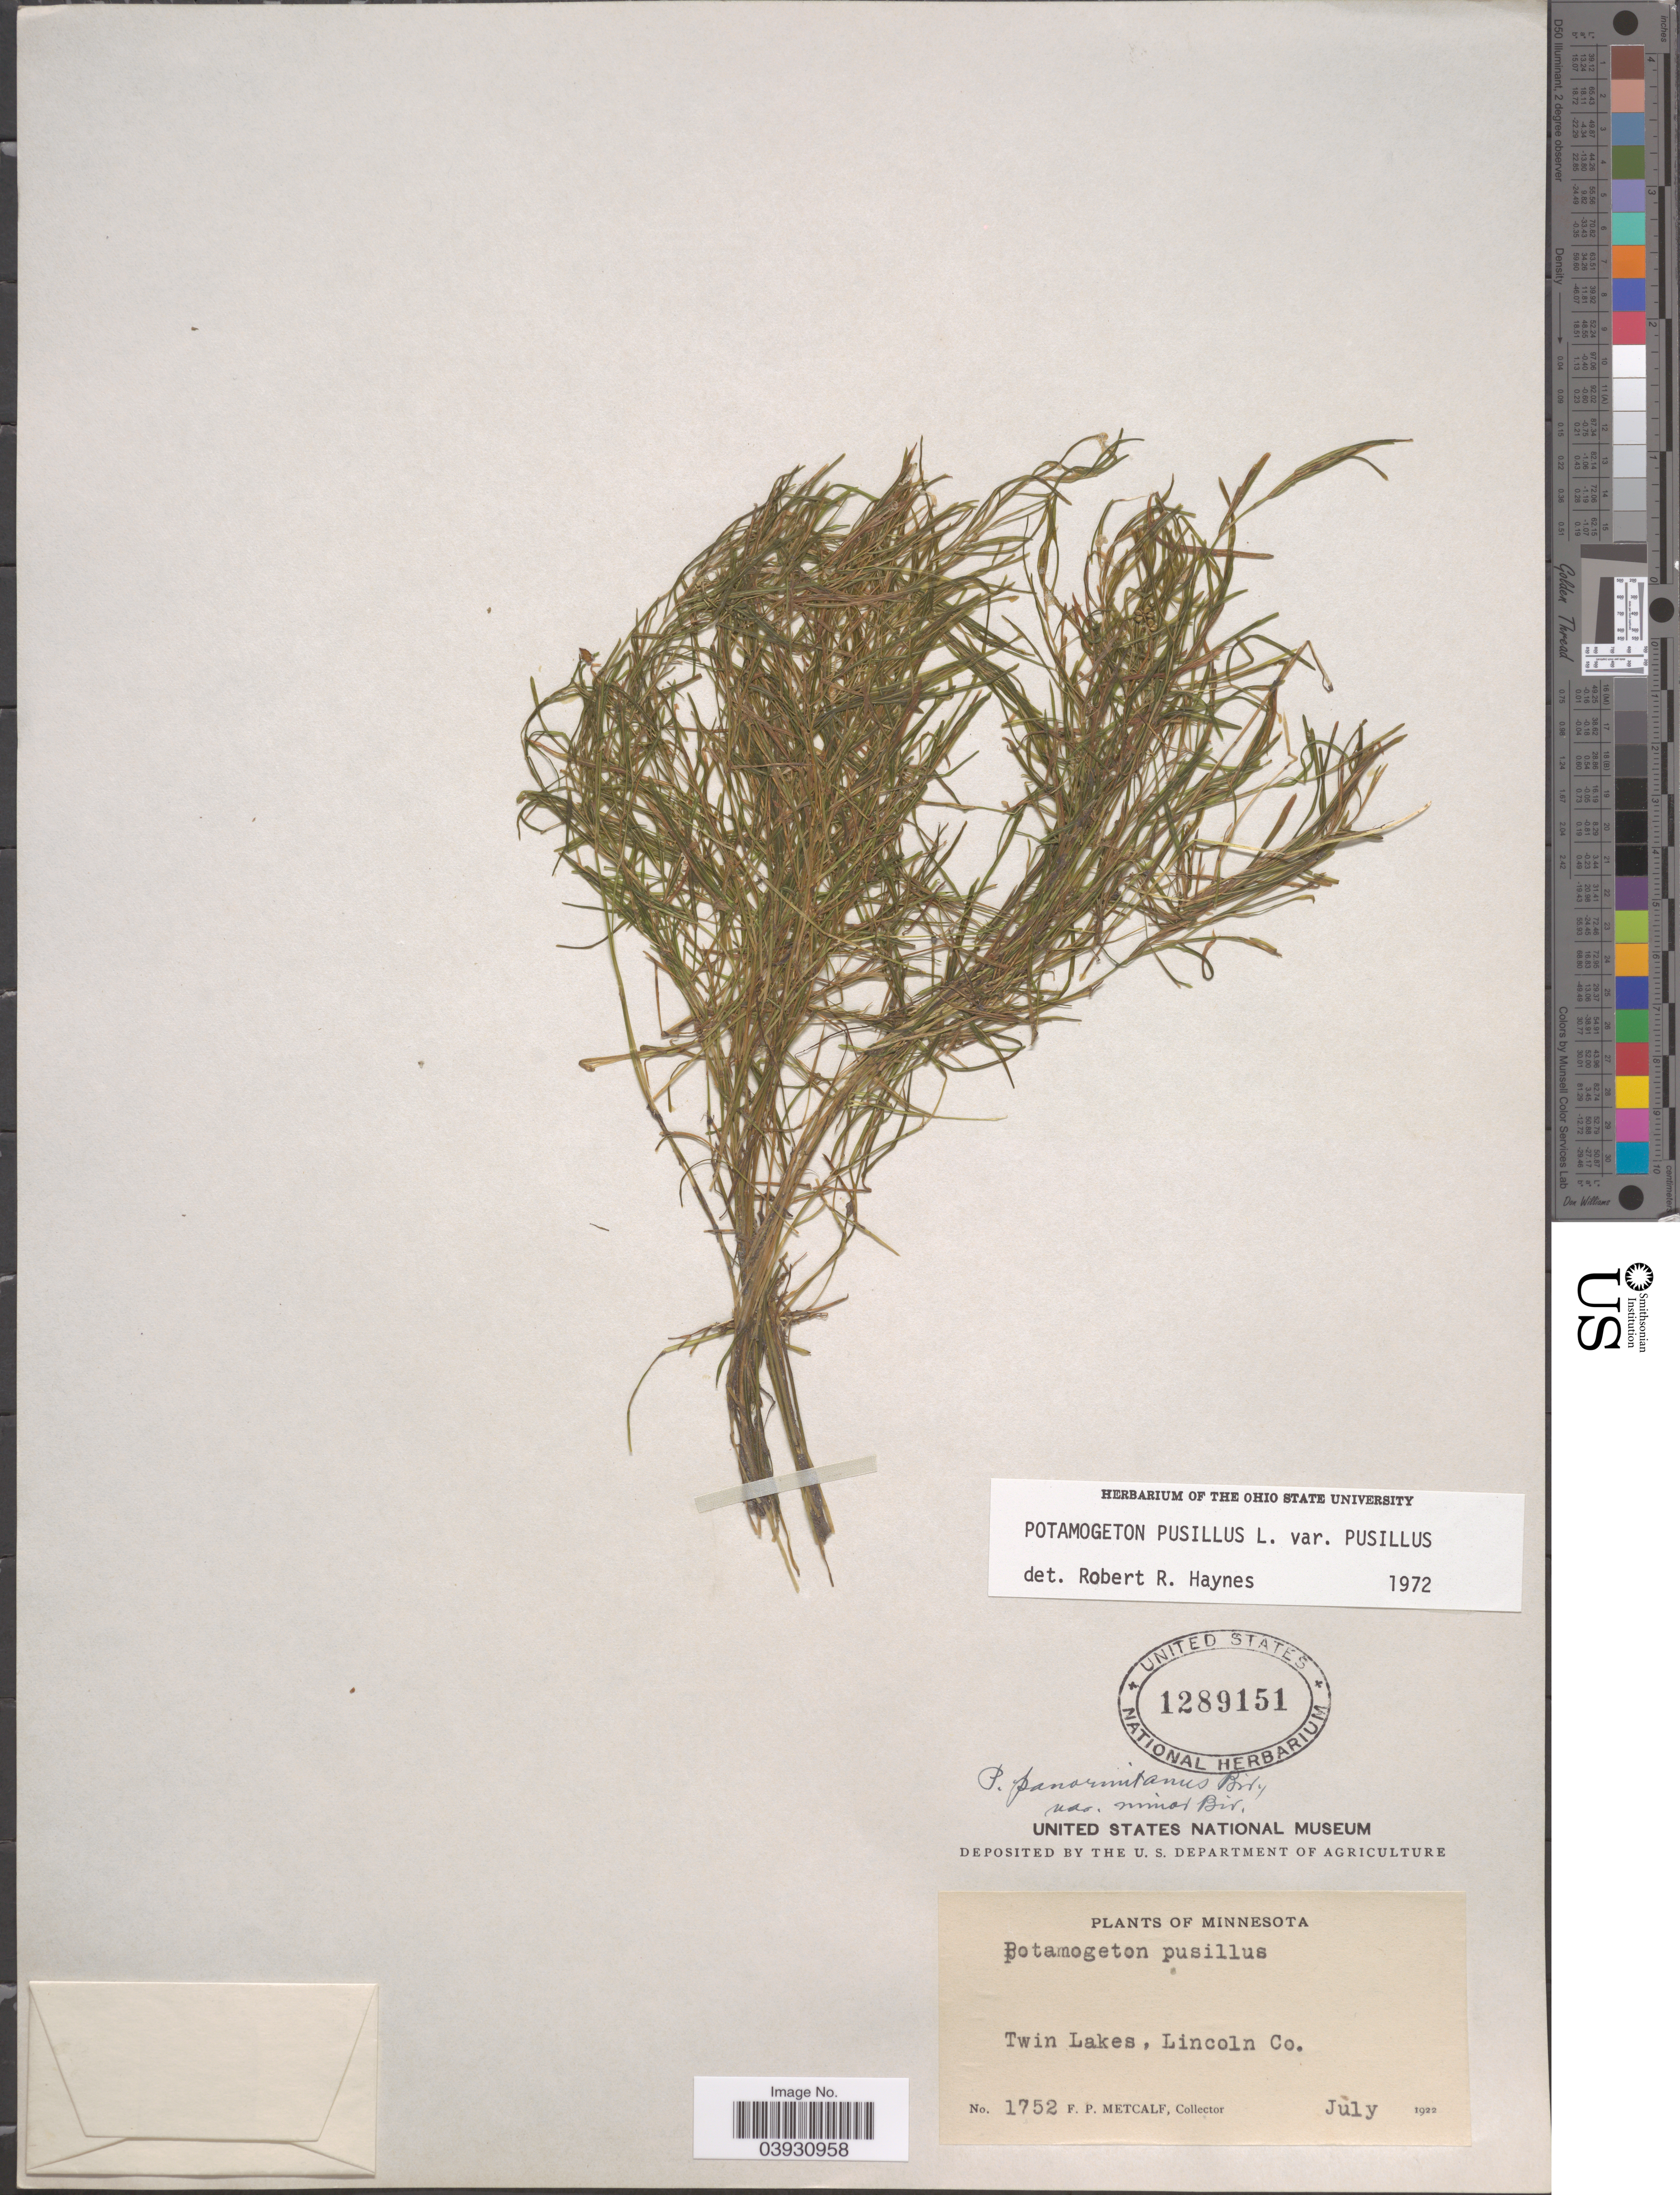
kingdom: Plantae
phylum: Tracheophyta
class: Liliopsida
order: Alismatales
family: Potamogetonaceae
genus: Potamogeton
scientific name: Potamogeton pusillus var. pusillus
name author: L.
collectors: F. Metcalf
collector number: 1752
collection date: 1922-07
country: United States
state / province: Minnesota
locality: Twin Lakes, Lincoln Co.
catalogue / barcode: US 1289151